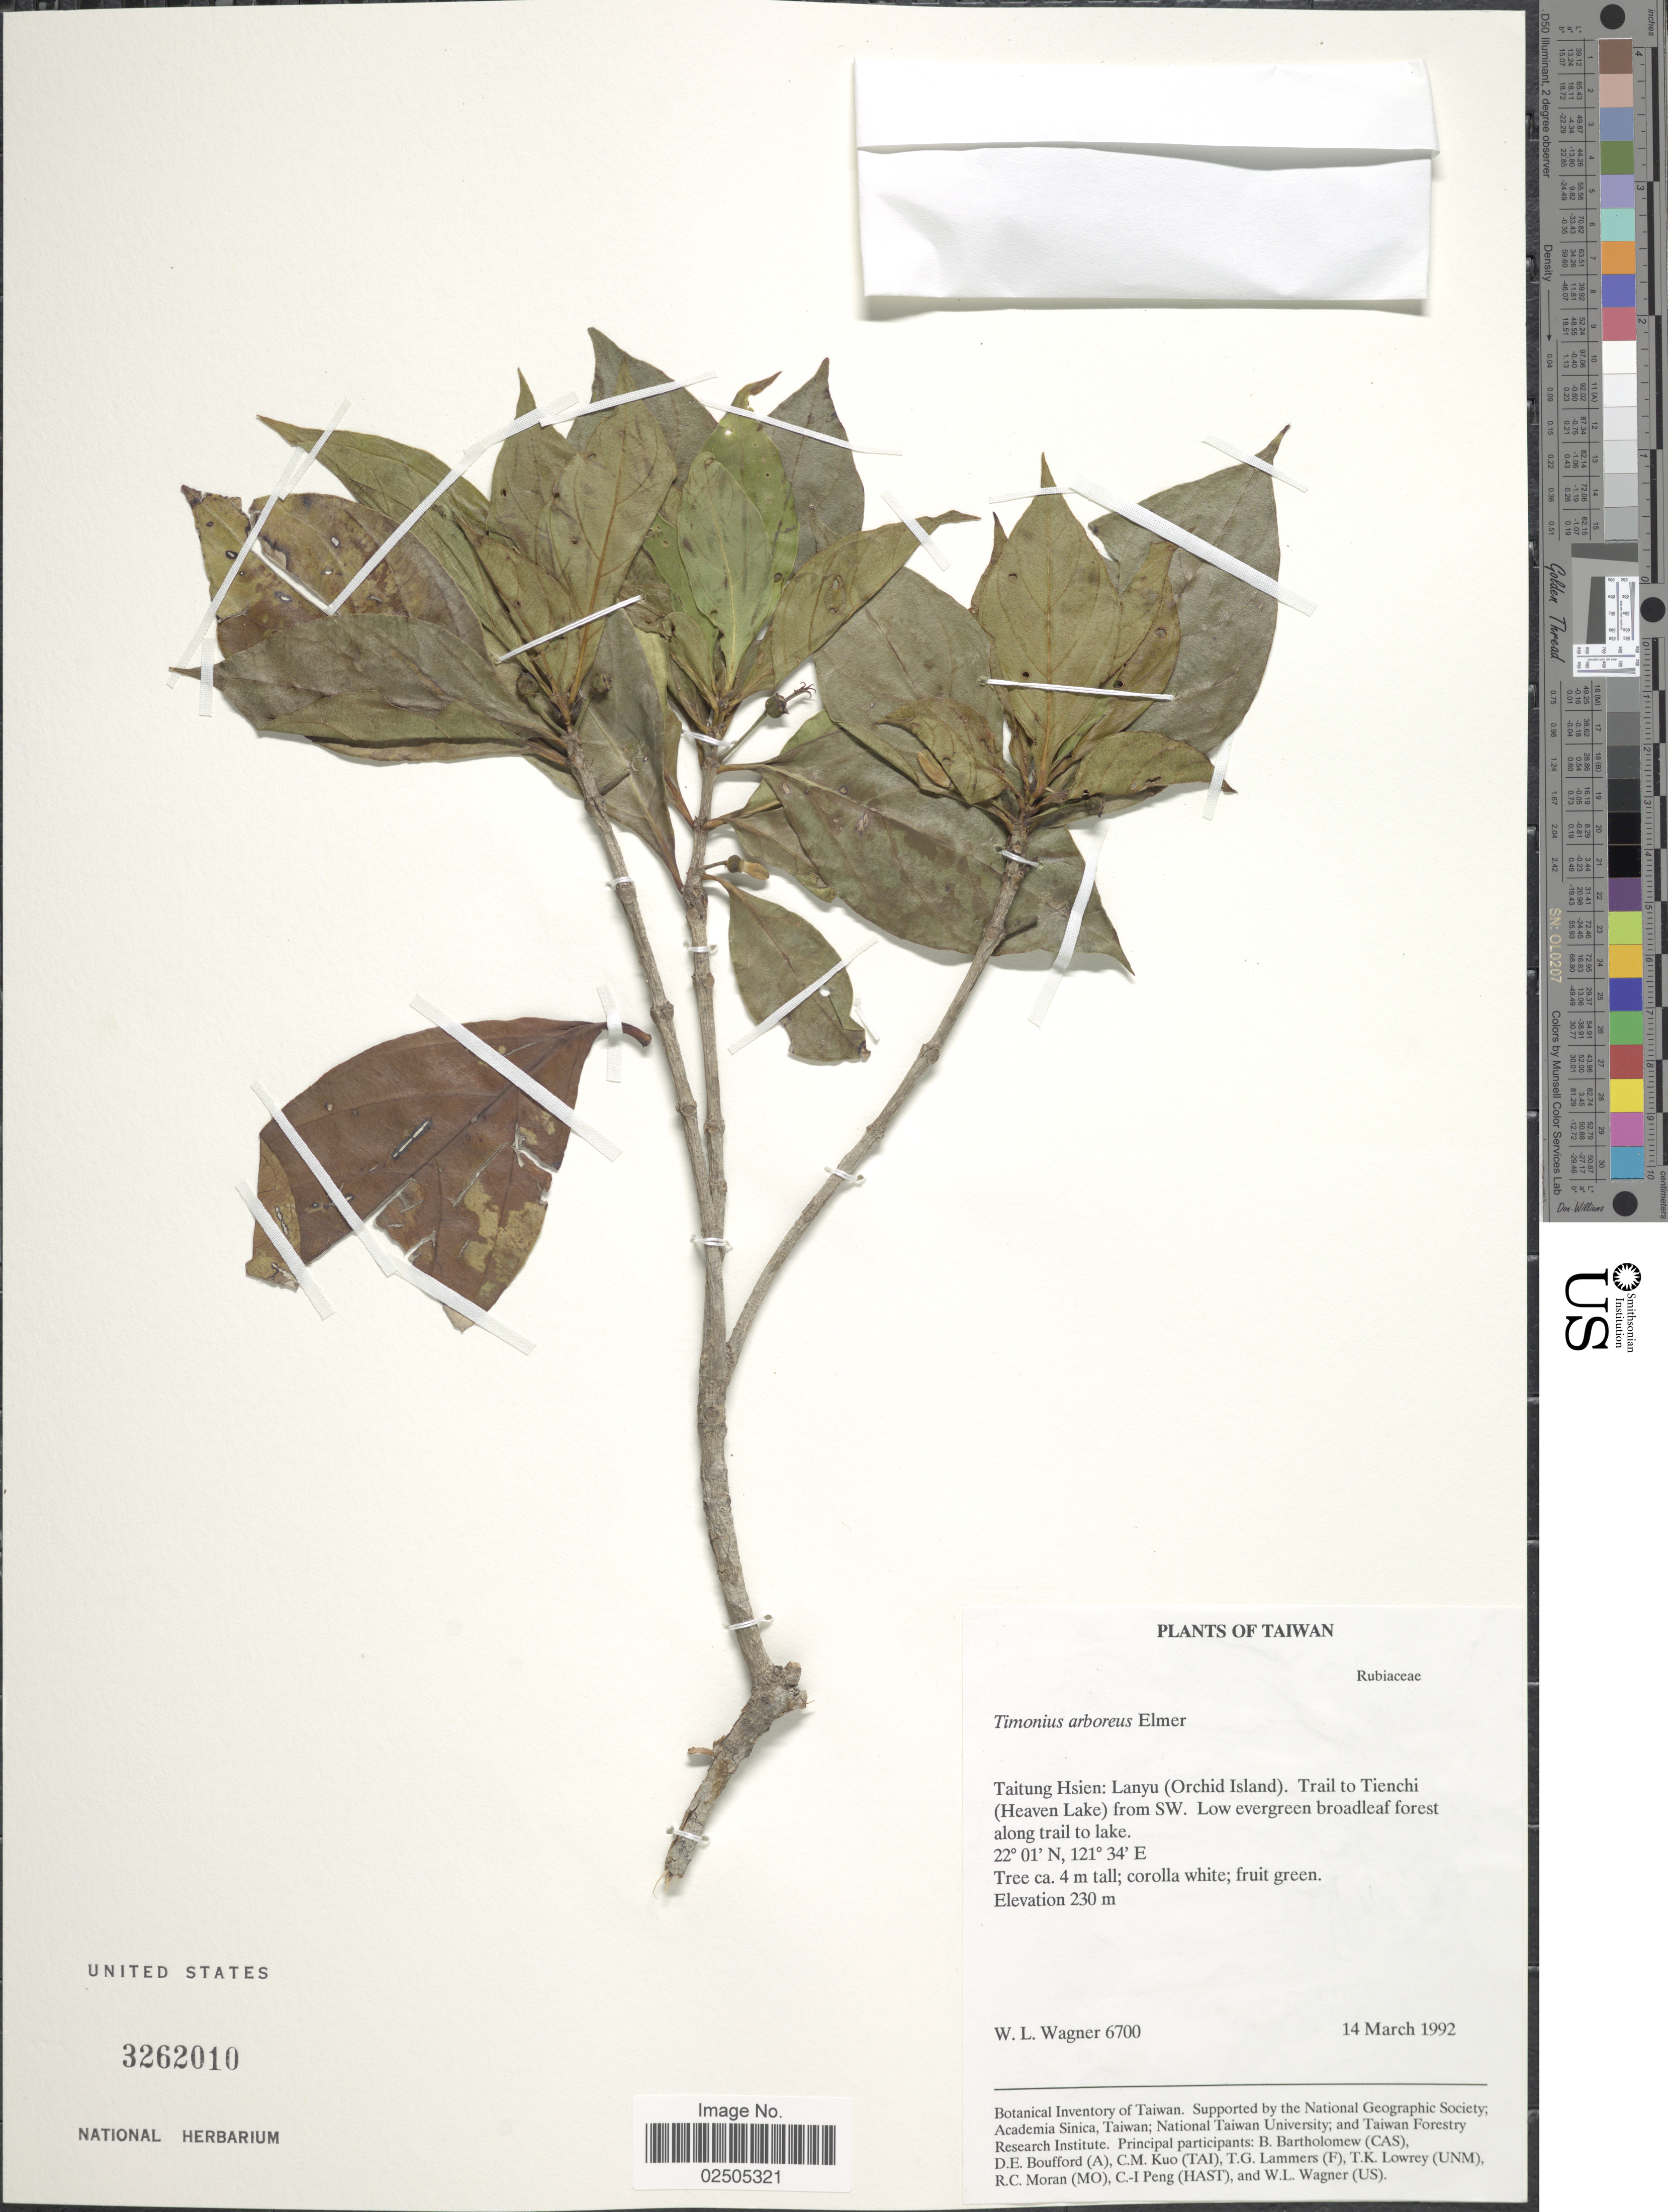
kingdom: Plantae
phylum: Tracheophyta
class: Magnoliopsida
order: Gentianales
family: Rubiaceae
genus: Timonius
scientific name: Timonius arboreus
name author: Elmer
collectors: W. L. Wagner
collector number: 6700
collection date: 1992-03-14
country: Taiwan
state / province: Taitung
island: Lanyu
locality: Taitung Hsien: Lanyu (Orchid Island). Trail to Tienchi (Heaven Lake) from SW. Low evergreen broadleaf forest along trail to lake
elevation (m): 230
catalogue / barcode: US 3262010